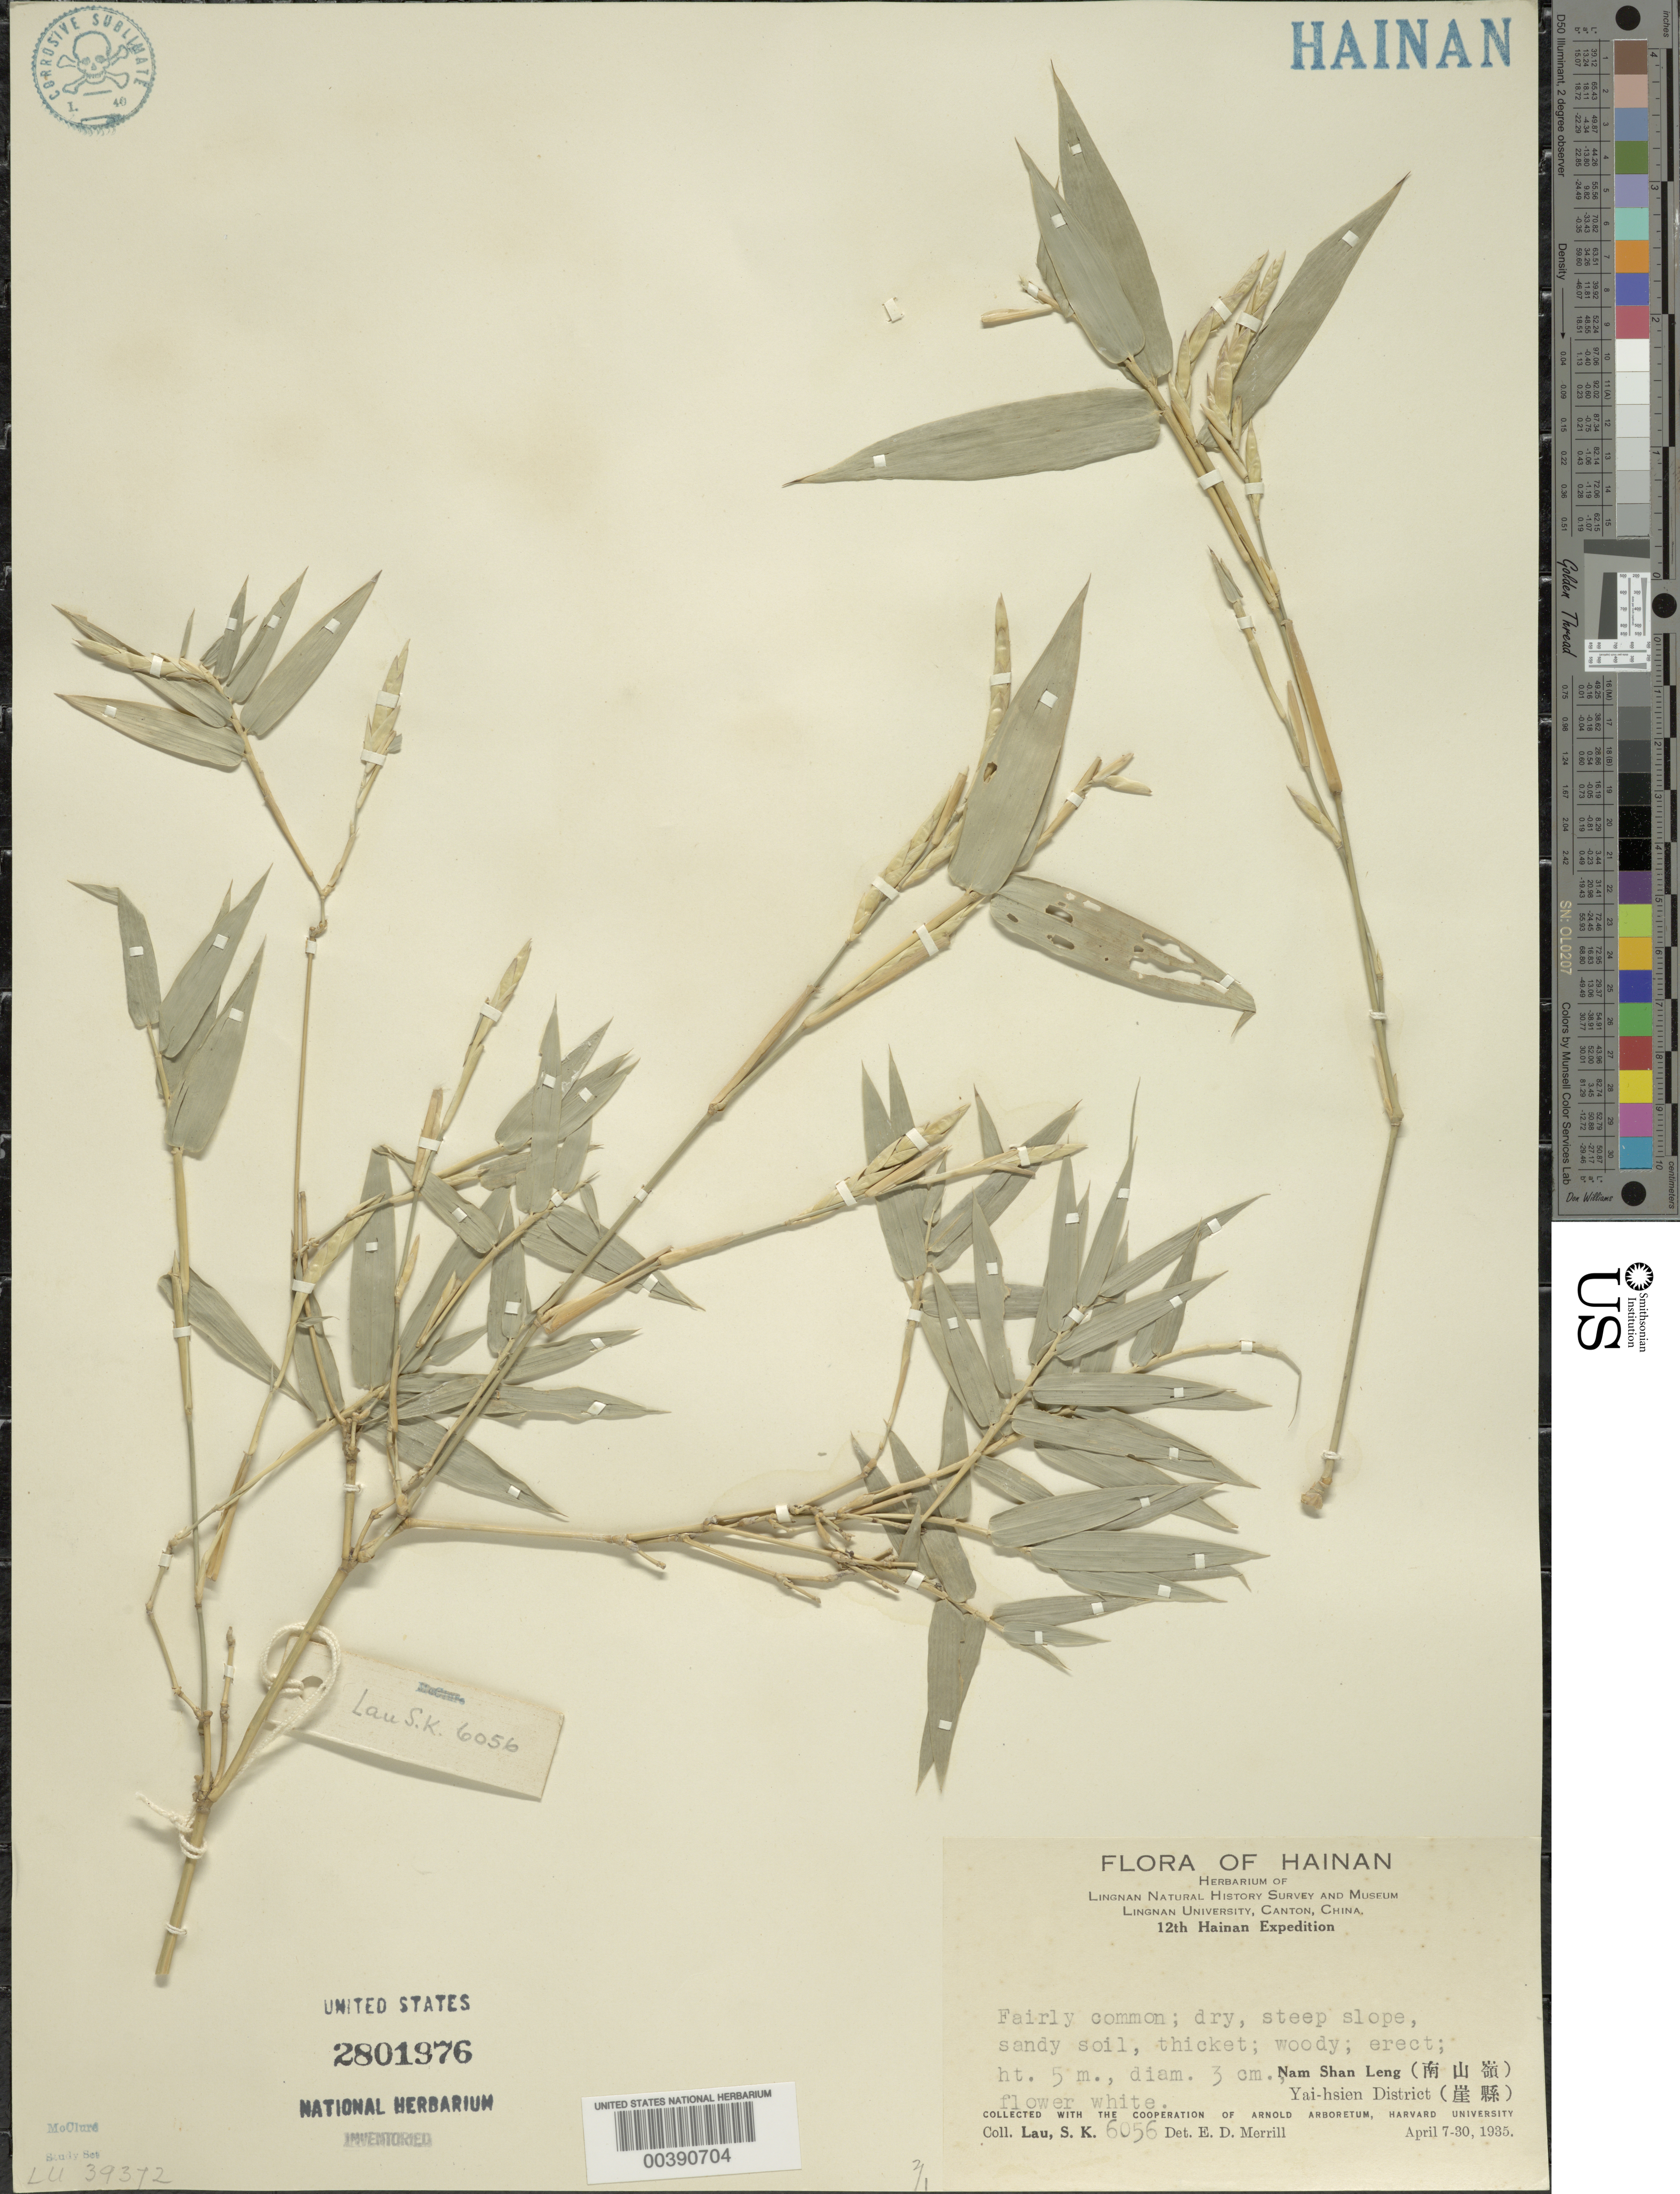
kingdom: Plantae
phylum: Tracheophyta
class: Liliopsida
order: Poales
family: Poaceae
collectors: S. K. Lau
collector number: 6056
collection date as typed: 07 Apr 1935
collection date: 1935-04-07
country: China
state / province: Hainan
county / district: Sanya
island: Hainan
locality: Yai-hsien dist., nam shan leng. [yai hsien dist. = sanya dist.]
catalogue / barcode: US 2801976